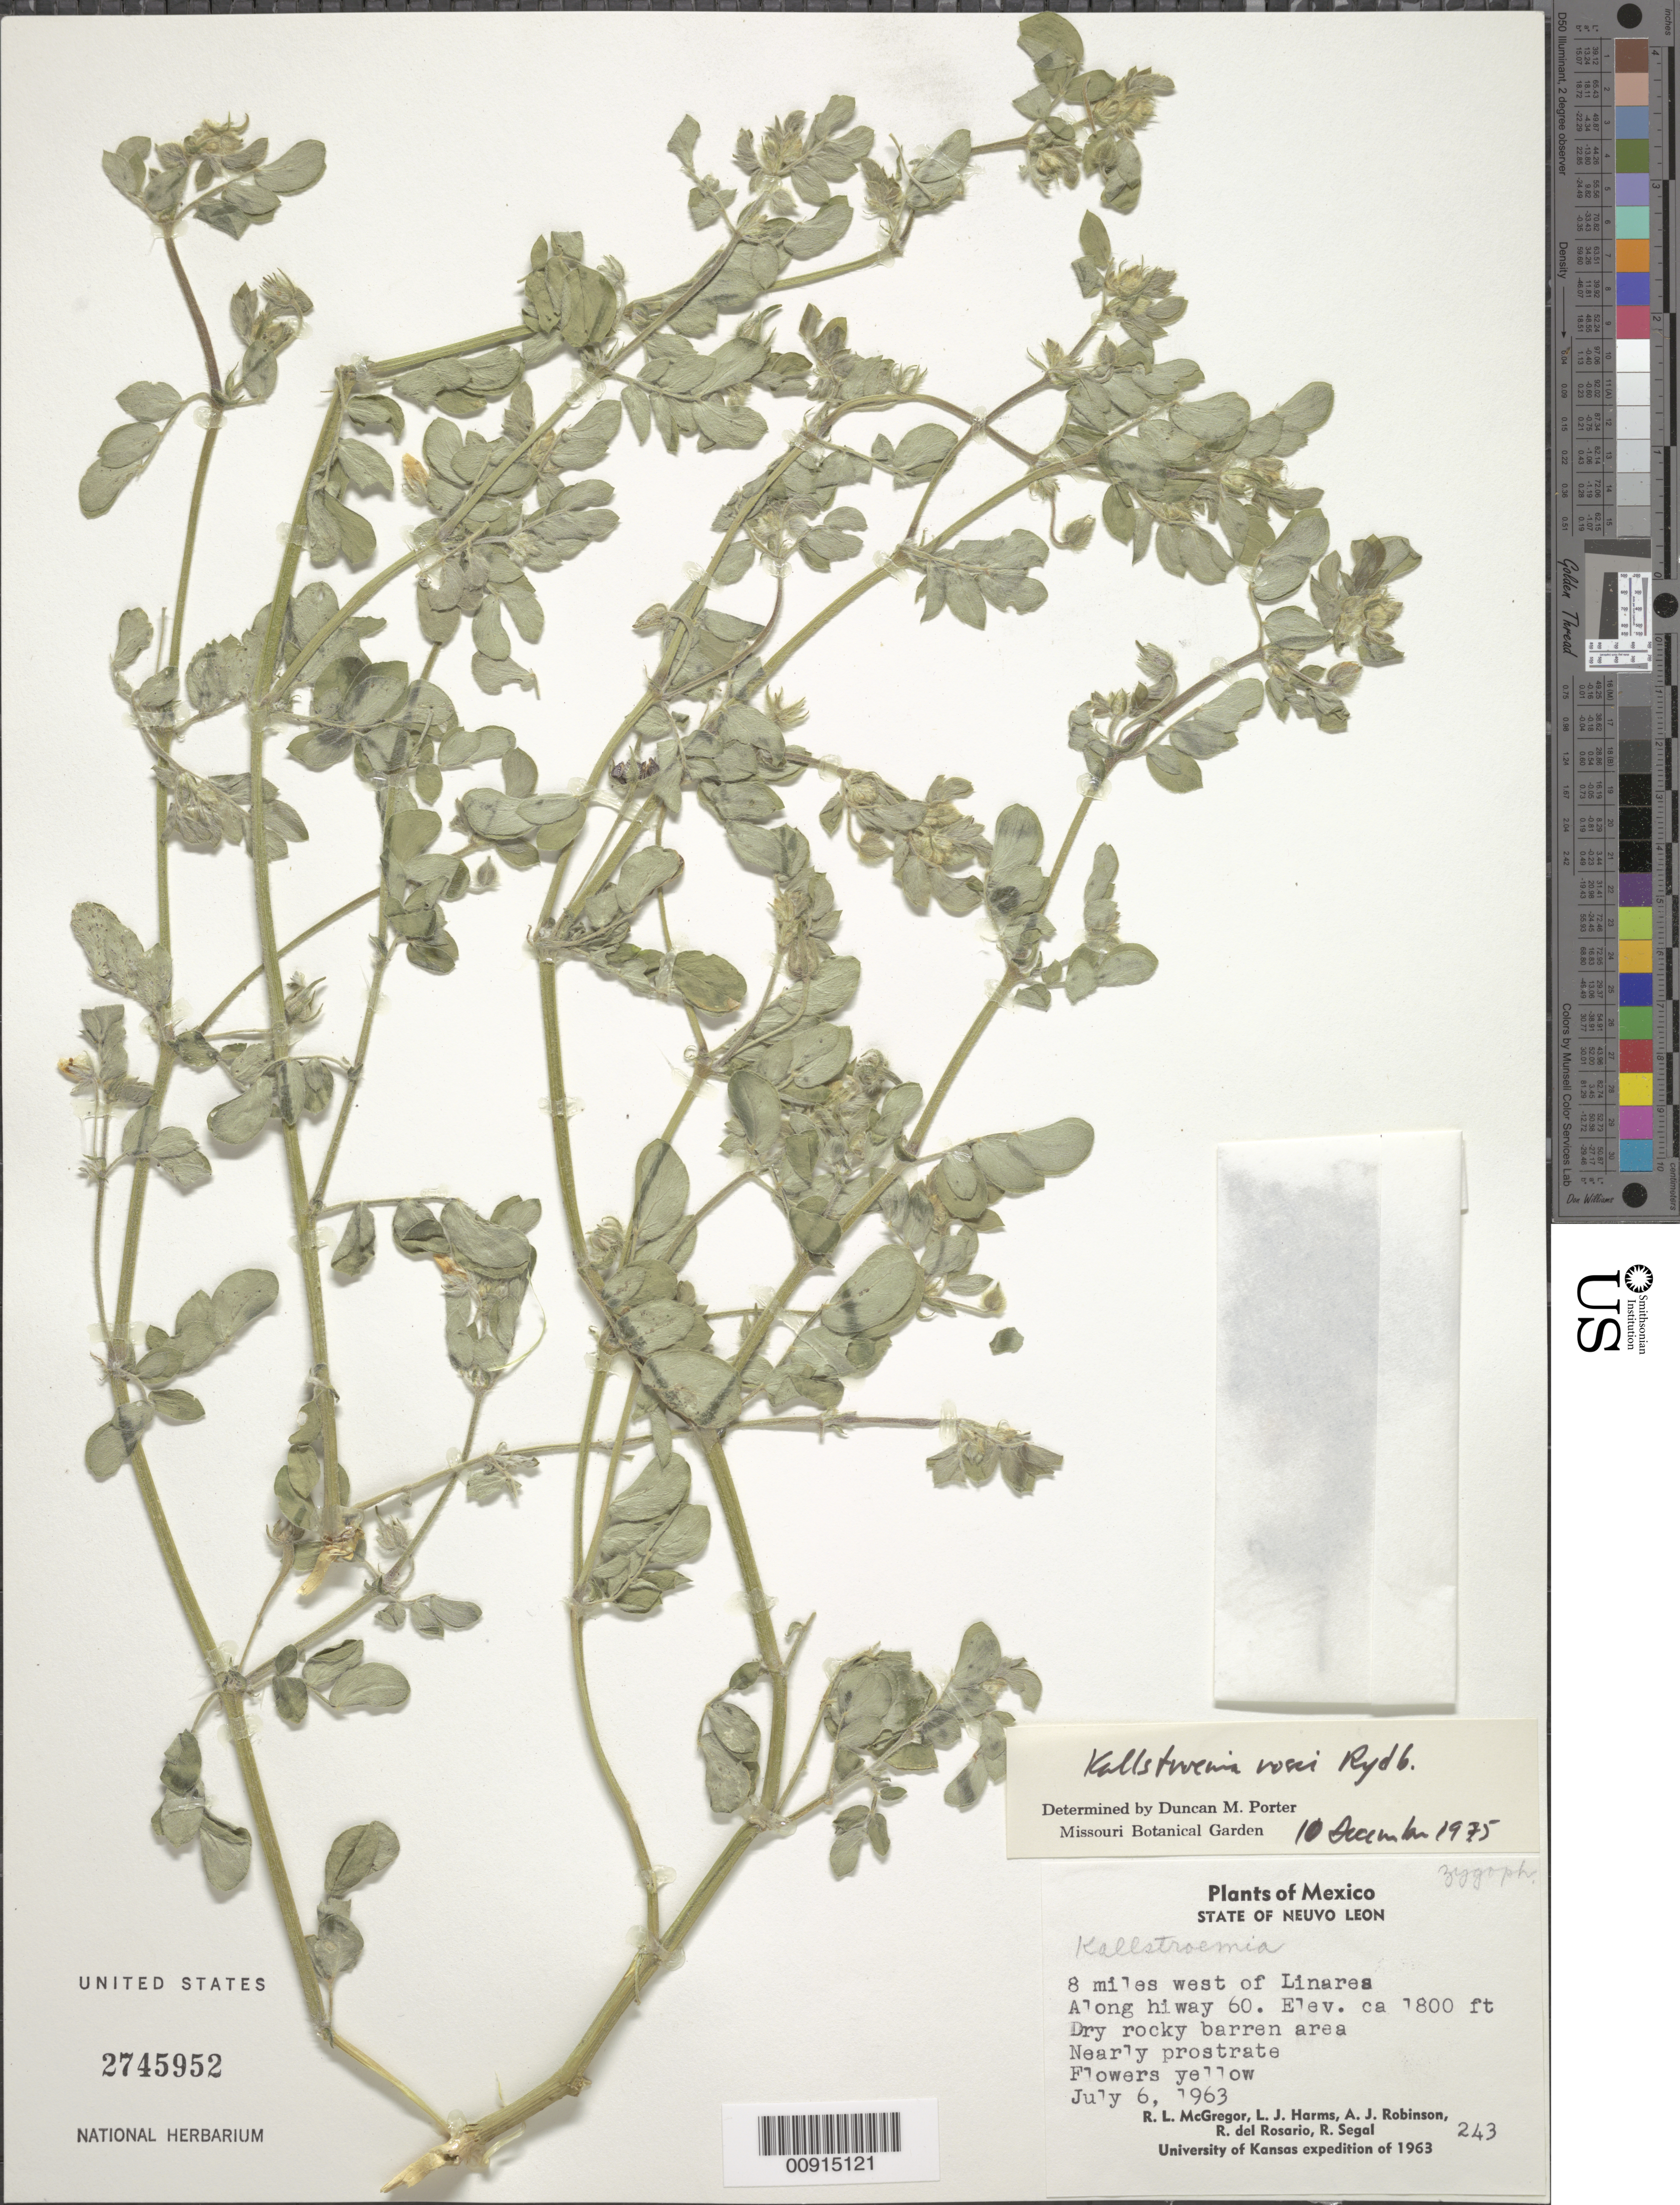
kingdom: Plantae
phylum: Tracheophyta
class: Magnoliopsida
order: Zygophyllales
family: Zygophyllaceae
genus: Kallstroemia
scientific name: Kallstroemia rosei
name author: Rydb.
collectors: R. McGregor, L. Harms, A. J. Robinson, R. del Rosario & R. Segal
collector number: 243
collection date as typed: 06 Jul 1963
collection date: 1963-07-06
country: Mexico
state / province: Nuevo León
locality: State of Neuvo Leon: 8 miles west of Linares, along highway 60.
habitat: Dry rocky barren area.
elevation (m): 549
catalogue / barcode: US 2745952